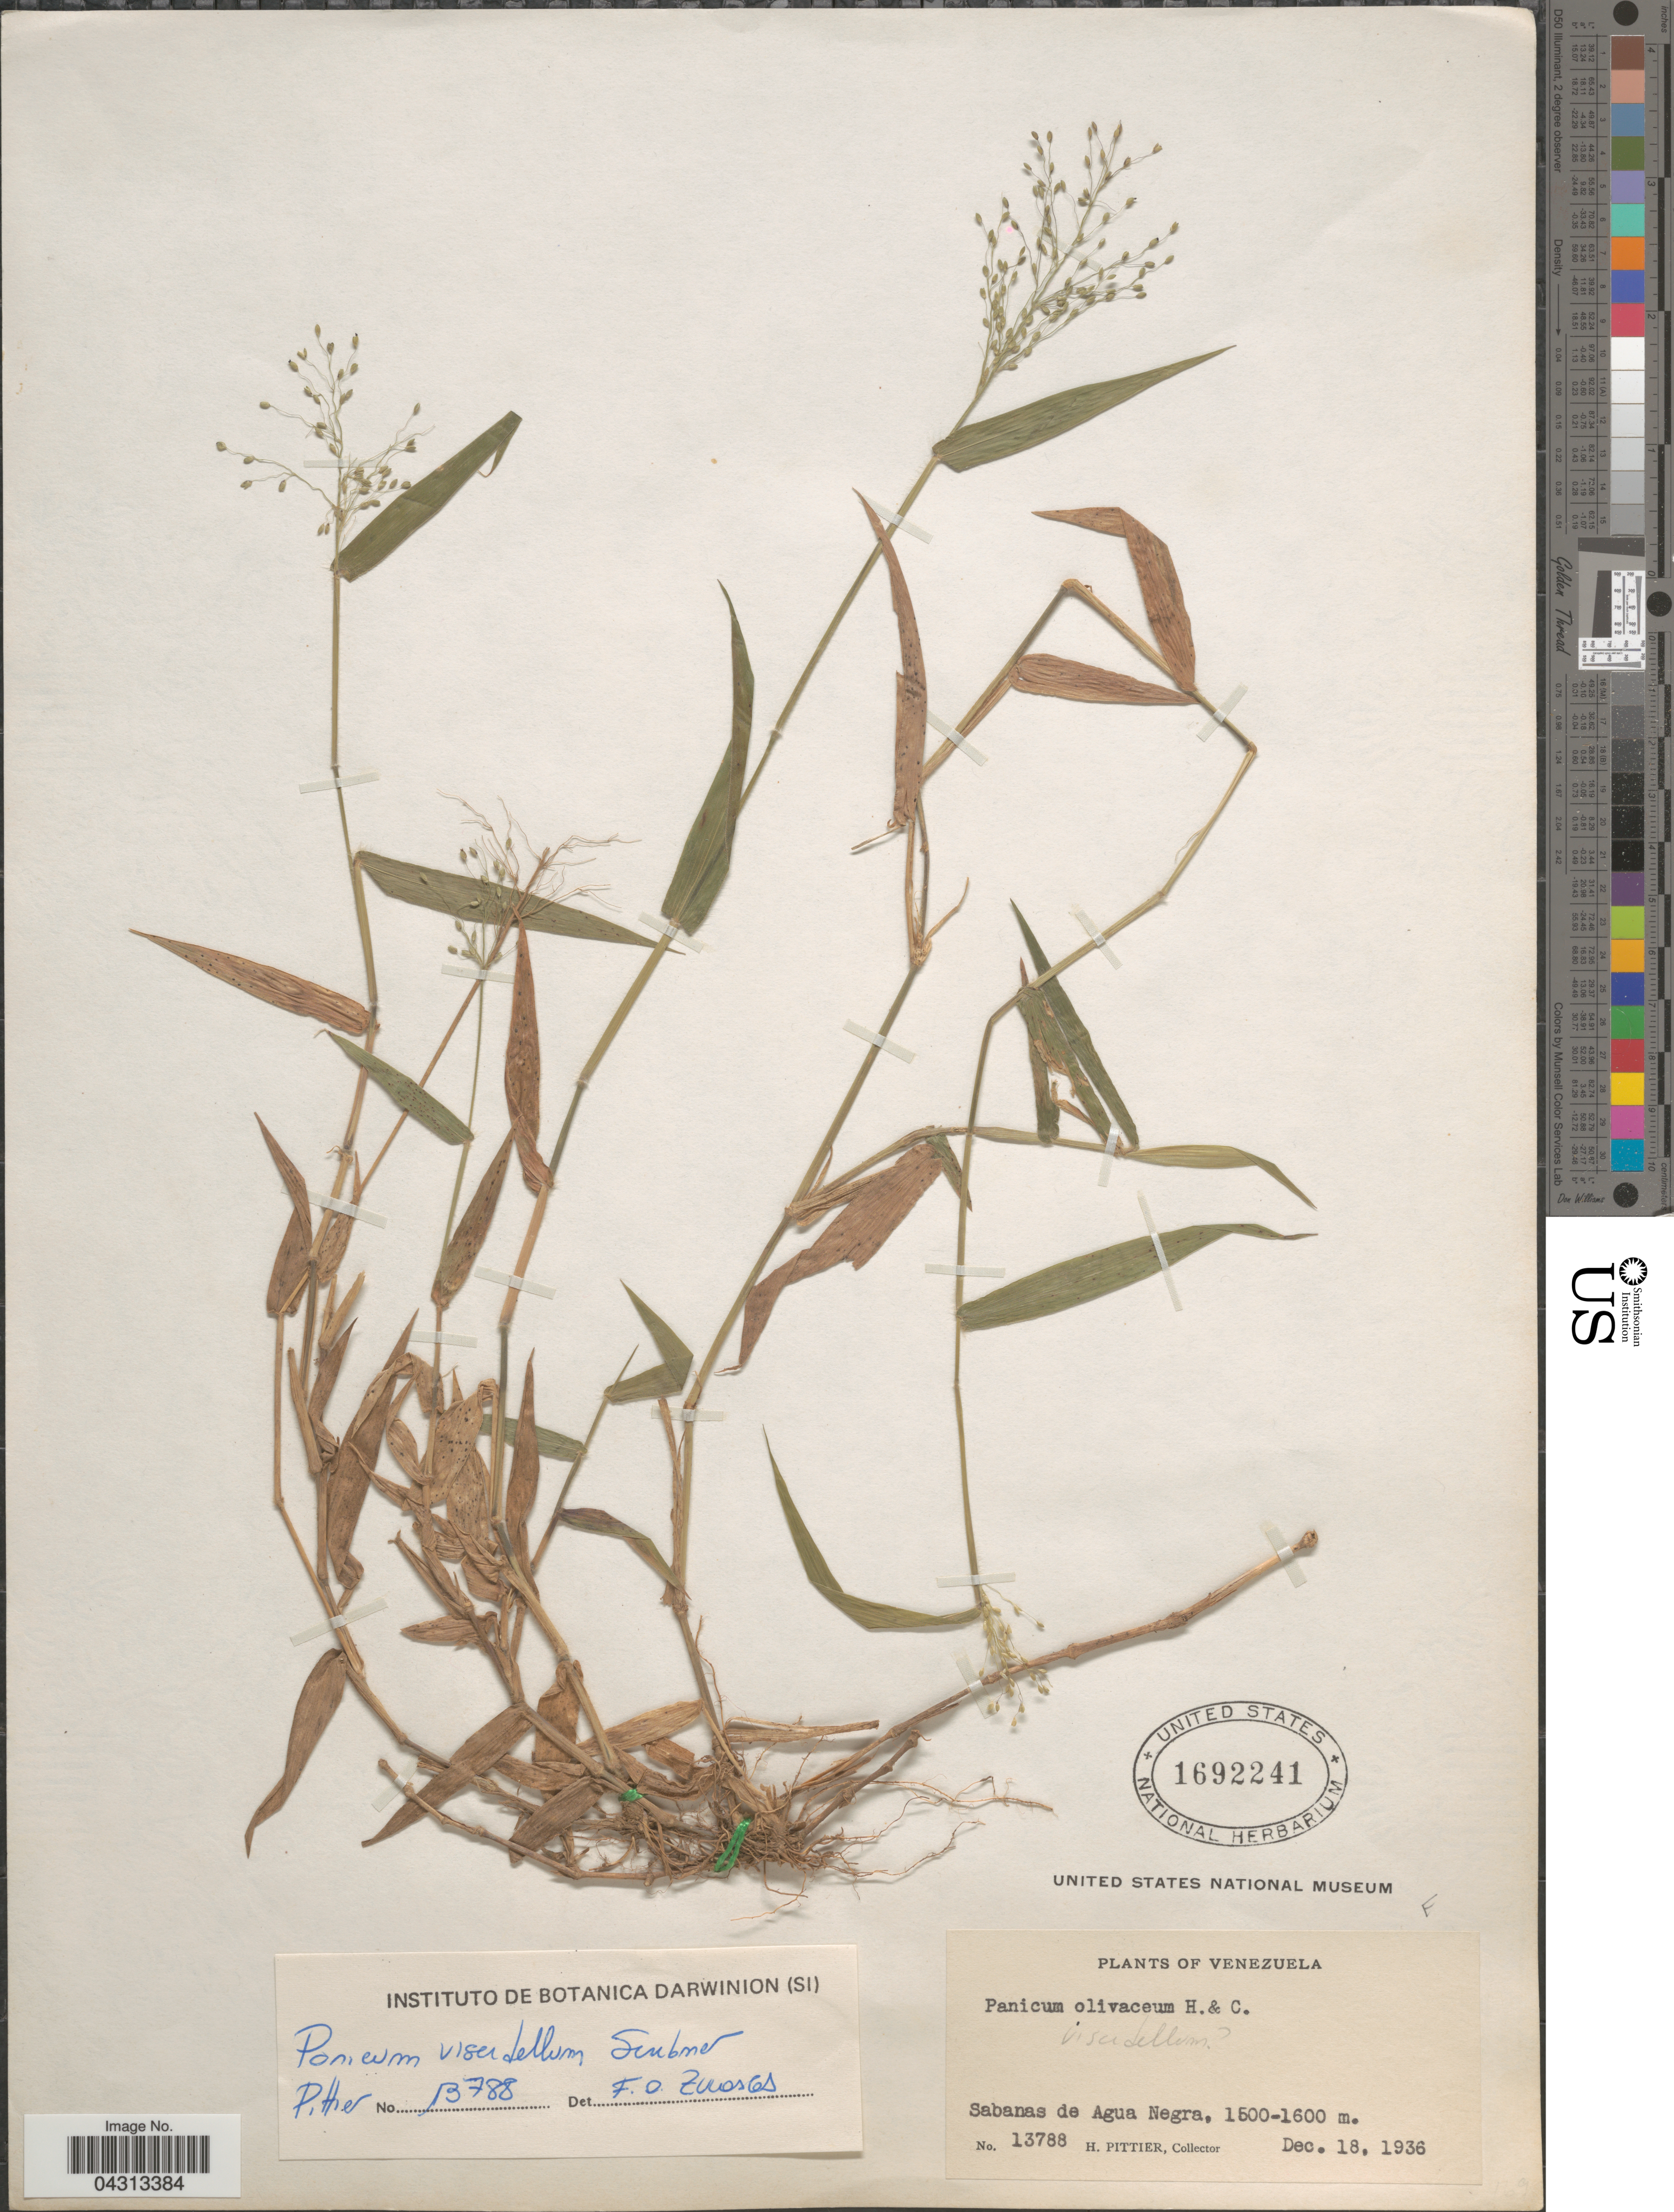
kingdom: Plantae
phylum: Tracheophyta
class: Liliopsida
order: Poales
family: Poaceae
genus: Dichanthelium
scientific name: Dichanthelium viscidellum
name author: (Scribn.) Gould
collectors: H. F. Pittier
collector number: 13788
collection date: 1936-12-18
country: Venezuela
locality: Sabanas de Agua Negra.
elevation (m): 1500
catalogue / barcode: US 1692241